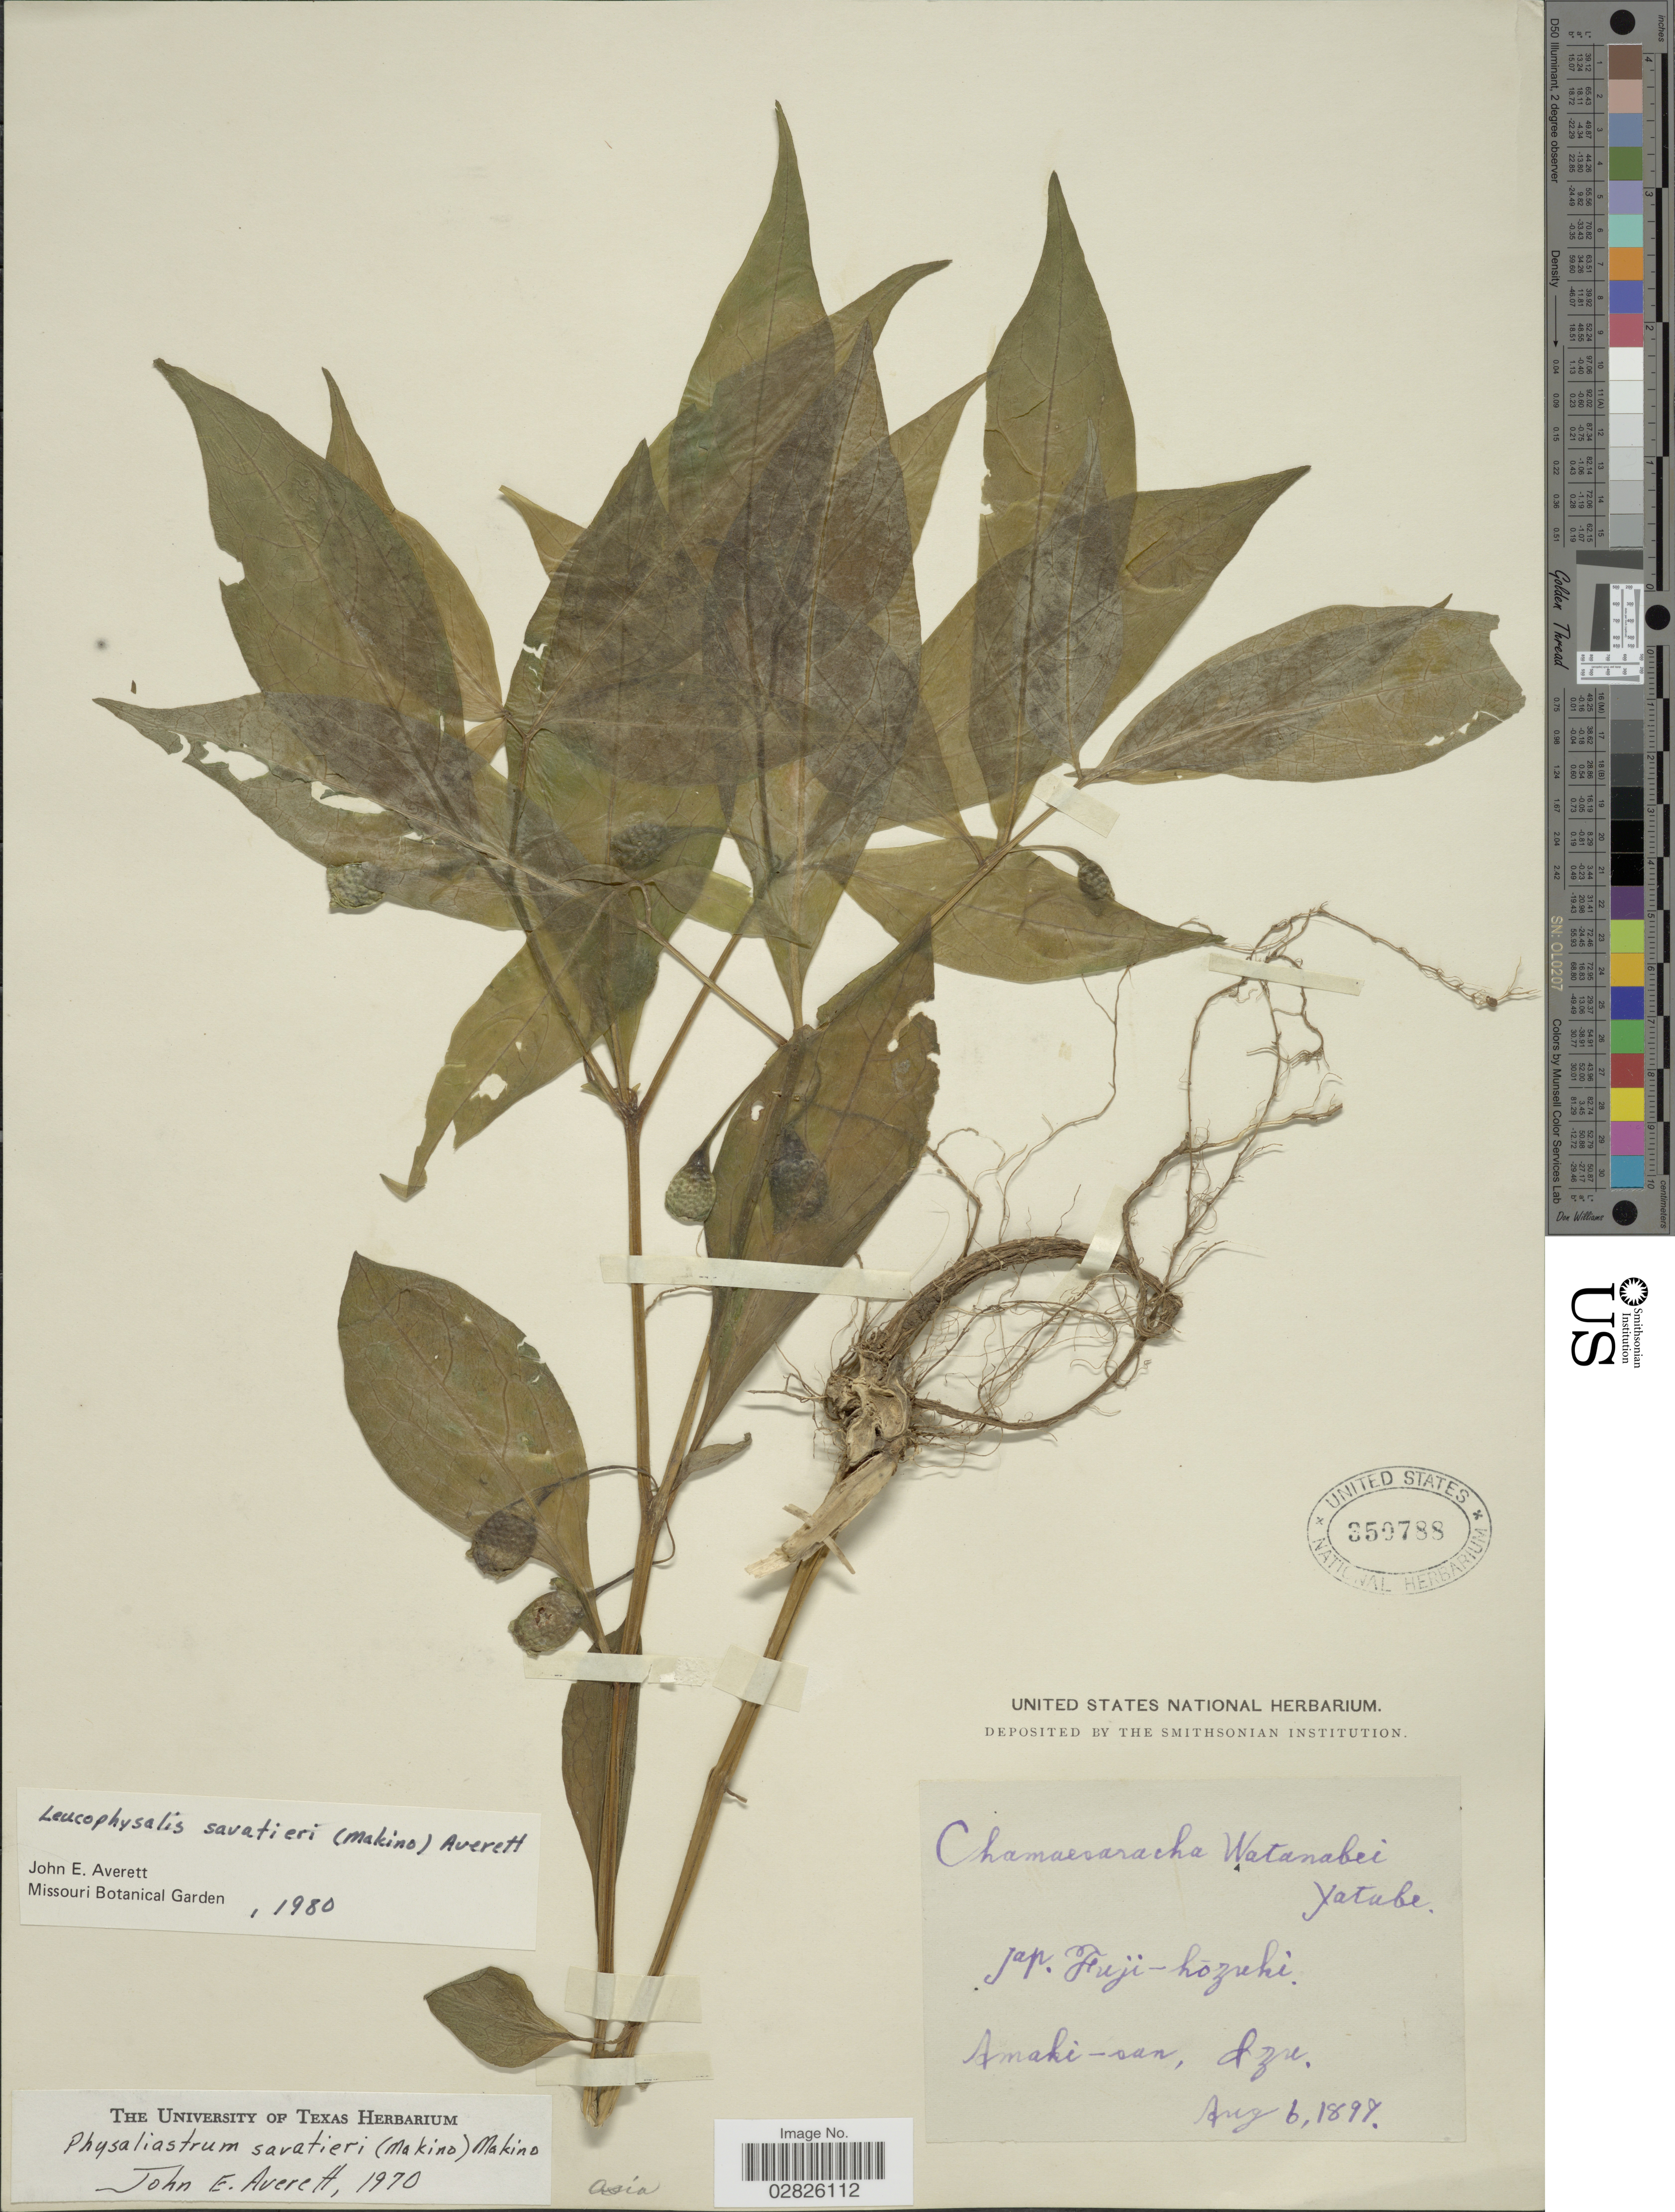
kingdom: Plantae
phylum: Tracheophyta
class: Magnoliopsida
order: Solanales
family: Solanaceae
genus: Leucophysalis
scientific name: Leucophysalis savatieri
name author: (Makino) Averett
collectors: ex herb. United States National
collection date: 1897-08-06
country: Japan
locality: Amaki-san, Izu.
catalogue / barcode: US 350788